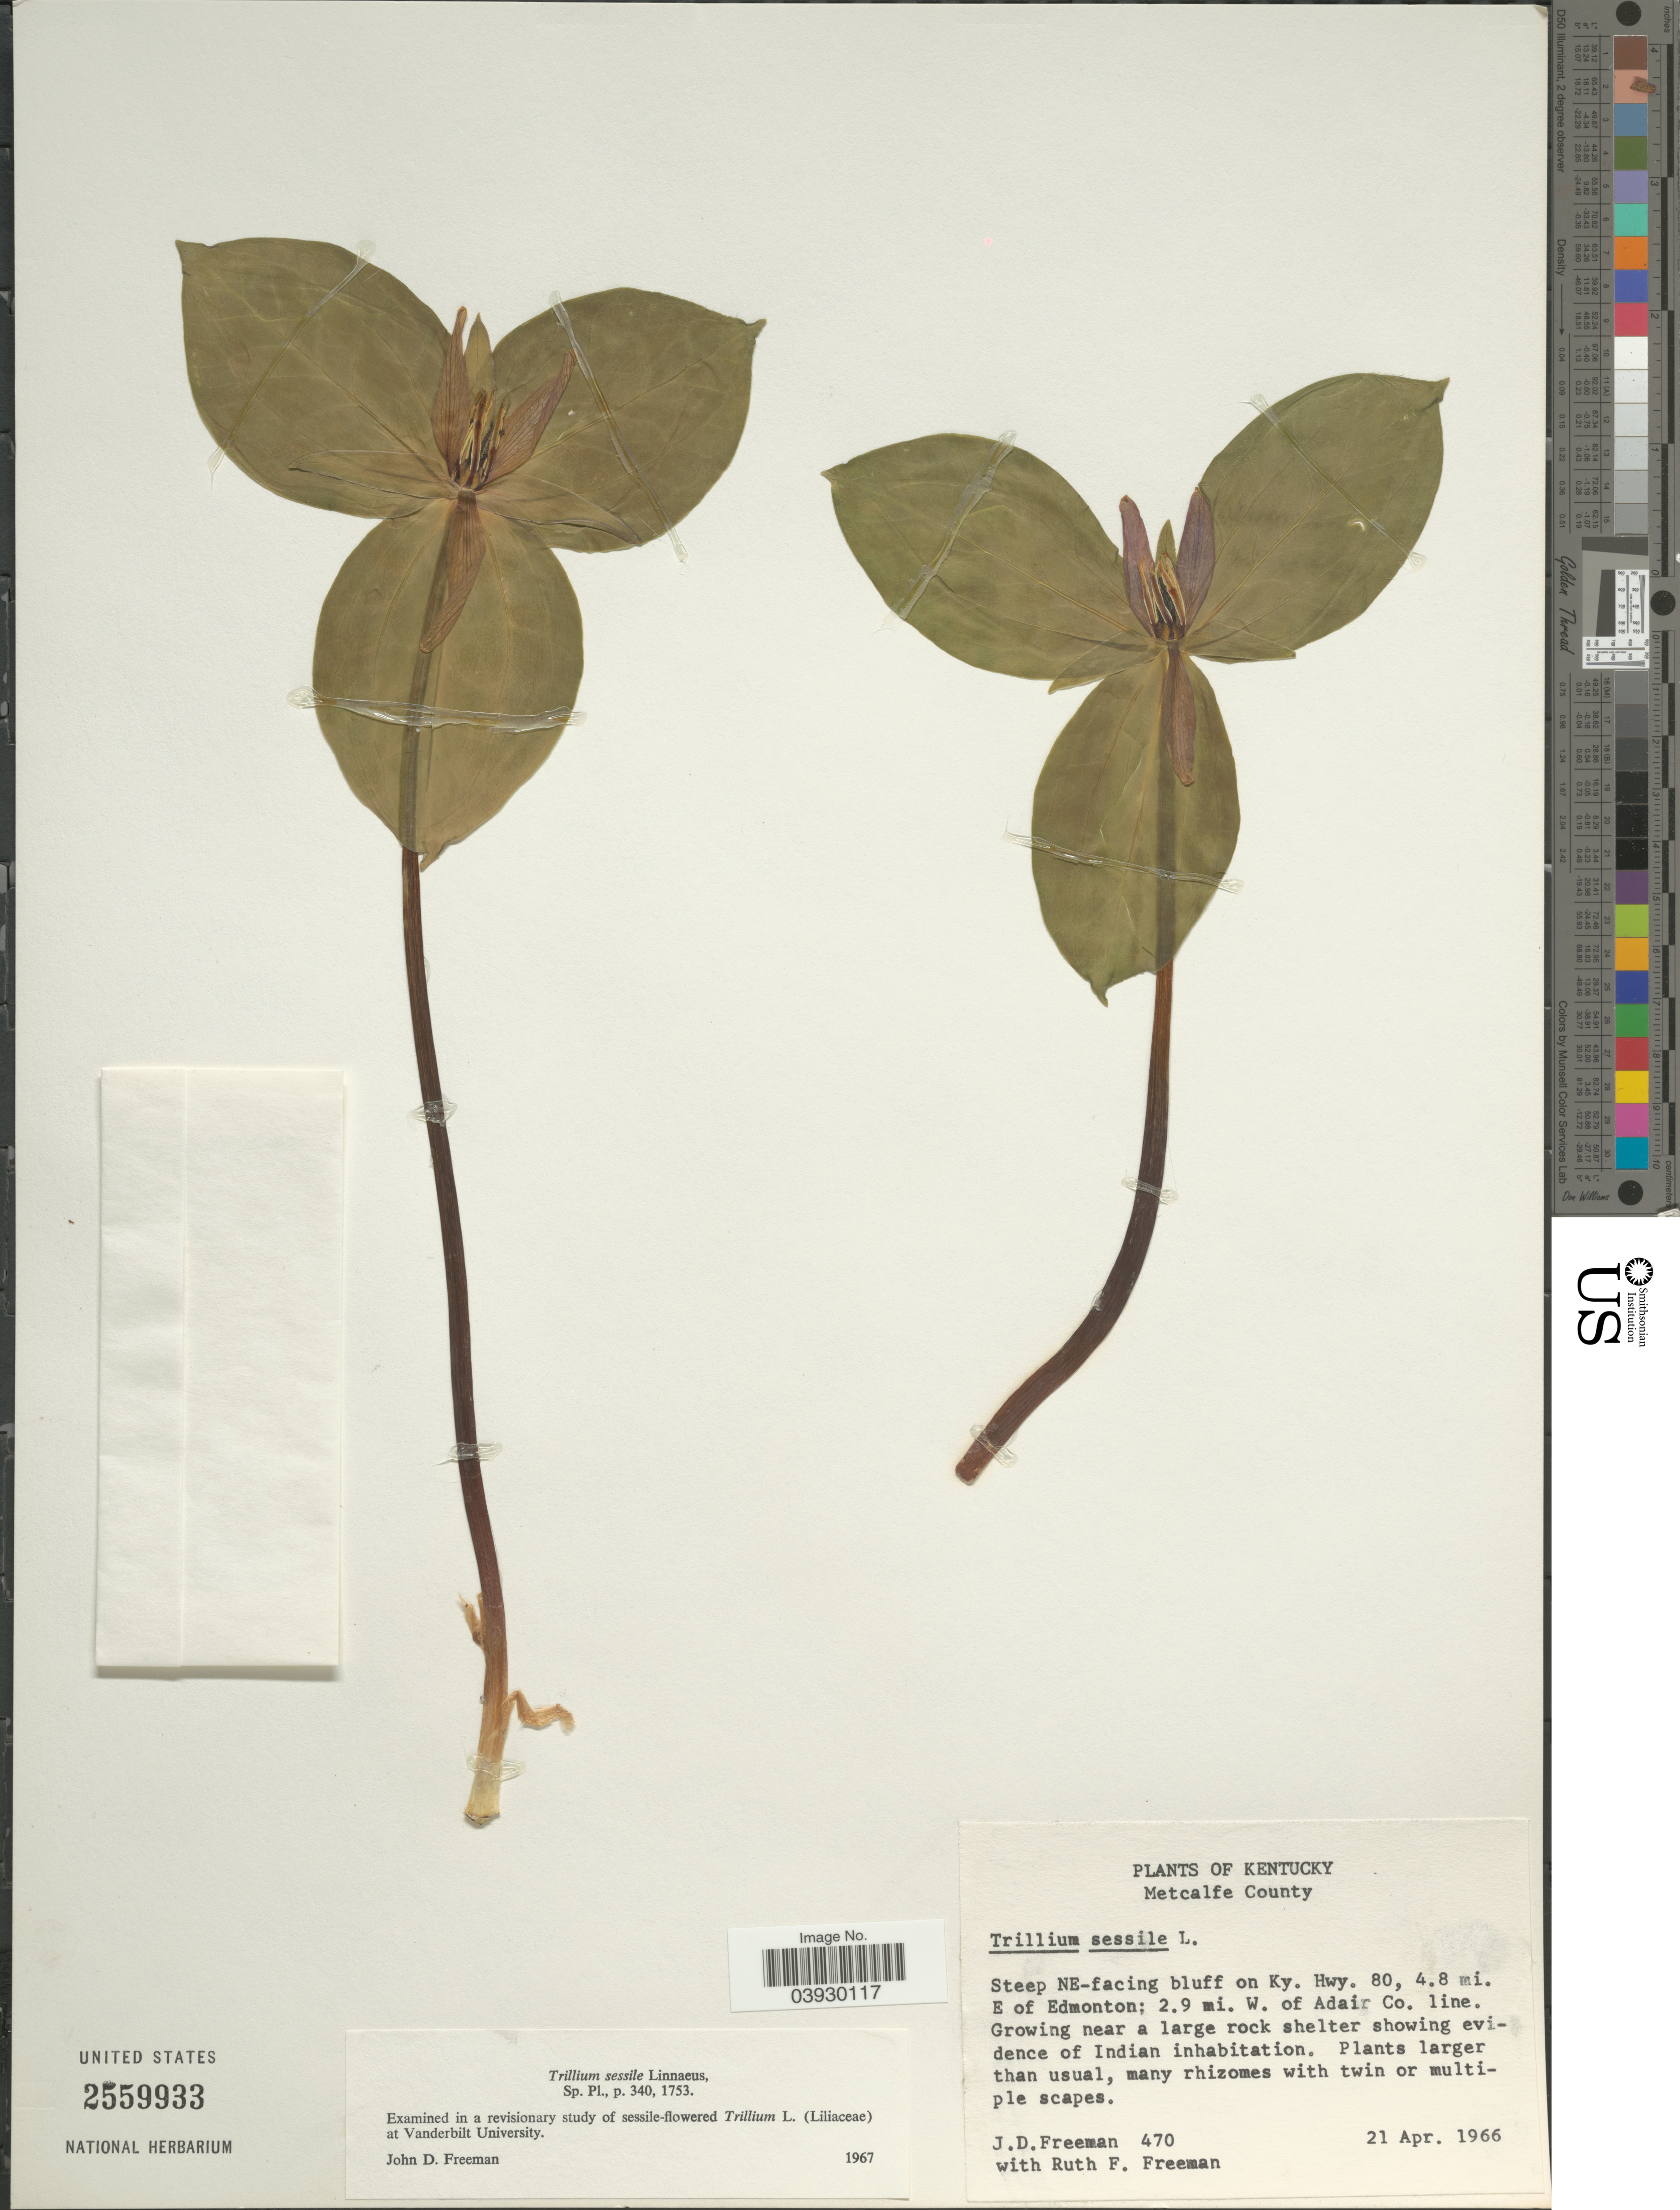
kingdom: Plantae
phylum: Tracheophyta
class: Liliopsida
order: Liliales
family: Melanthiaceae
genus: Trillium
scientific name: Trillium sessile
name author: L.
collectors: J. Freeman & R. Freeman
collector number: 470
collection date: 1966-04-21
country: United States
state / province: Kentucky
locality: Metcalfe County. Steep NE-facing bluff on Ky. Hwy. 80, 4.8 mi. E of Edmonton; 2.9 mi. W. of Adair Co. line.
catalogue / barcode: US 2559933